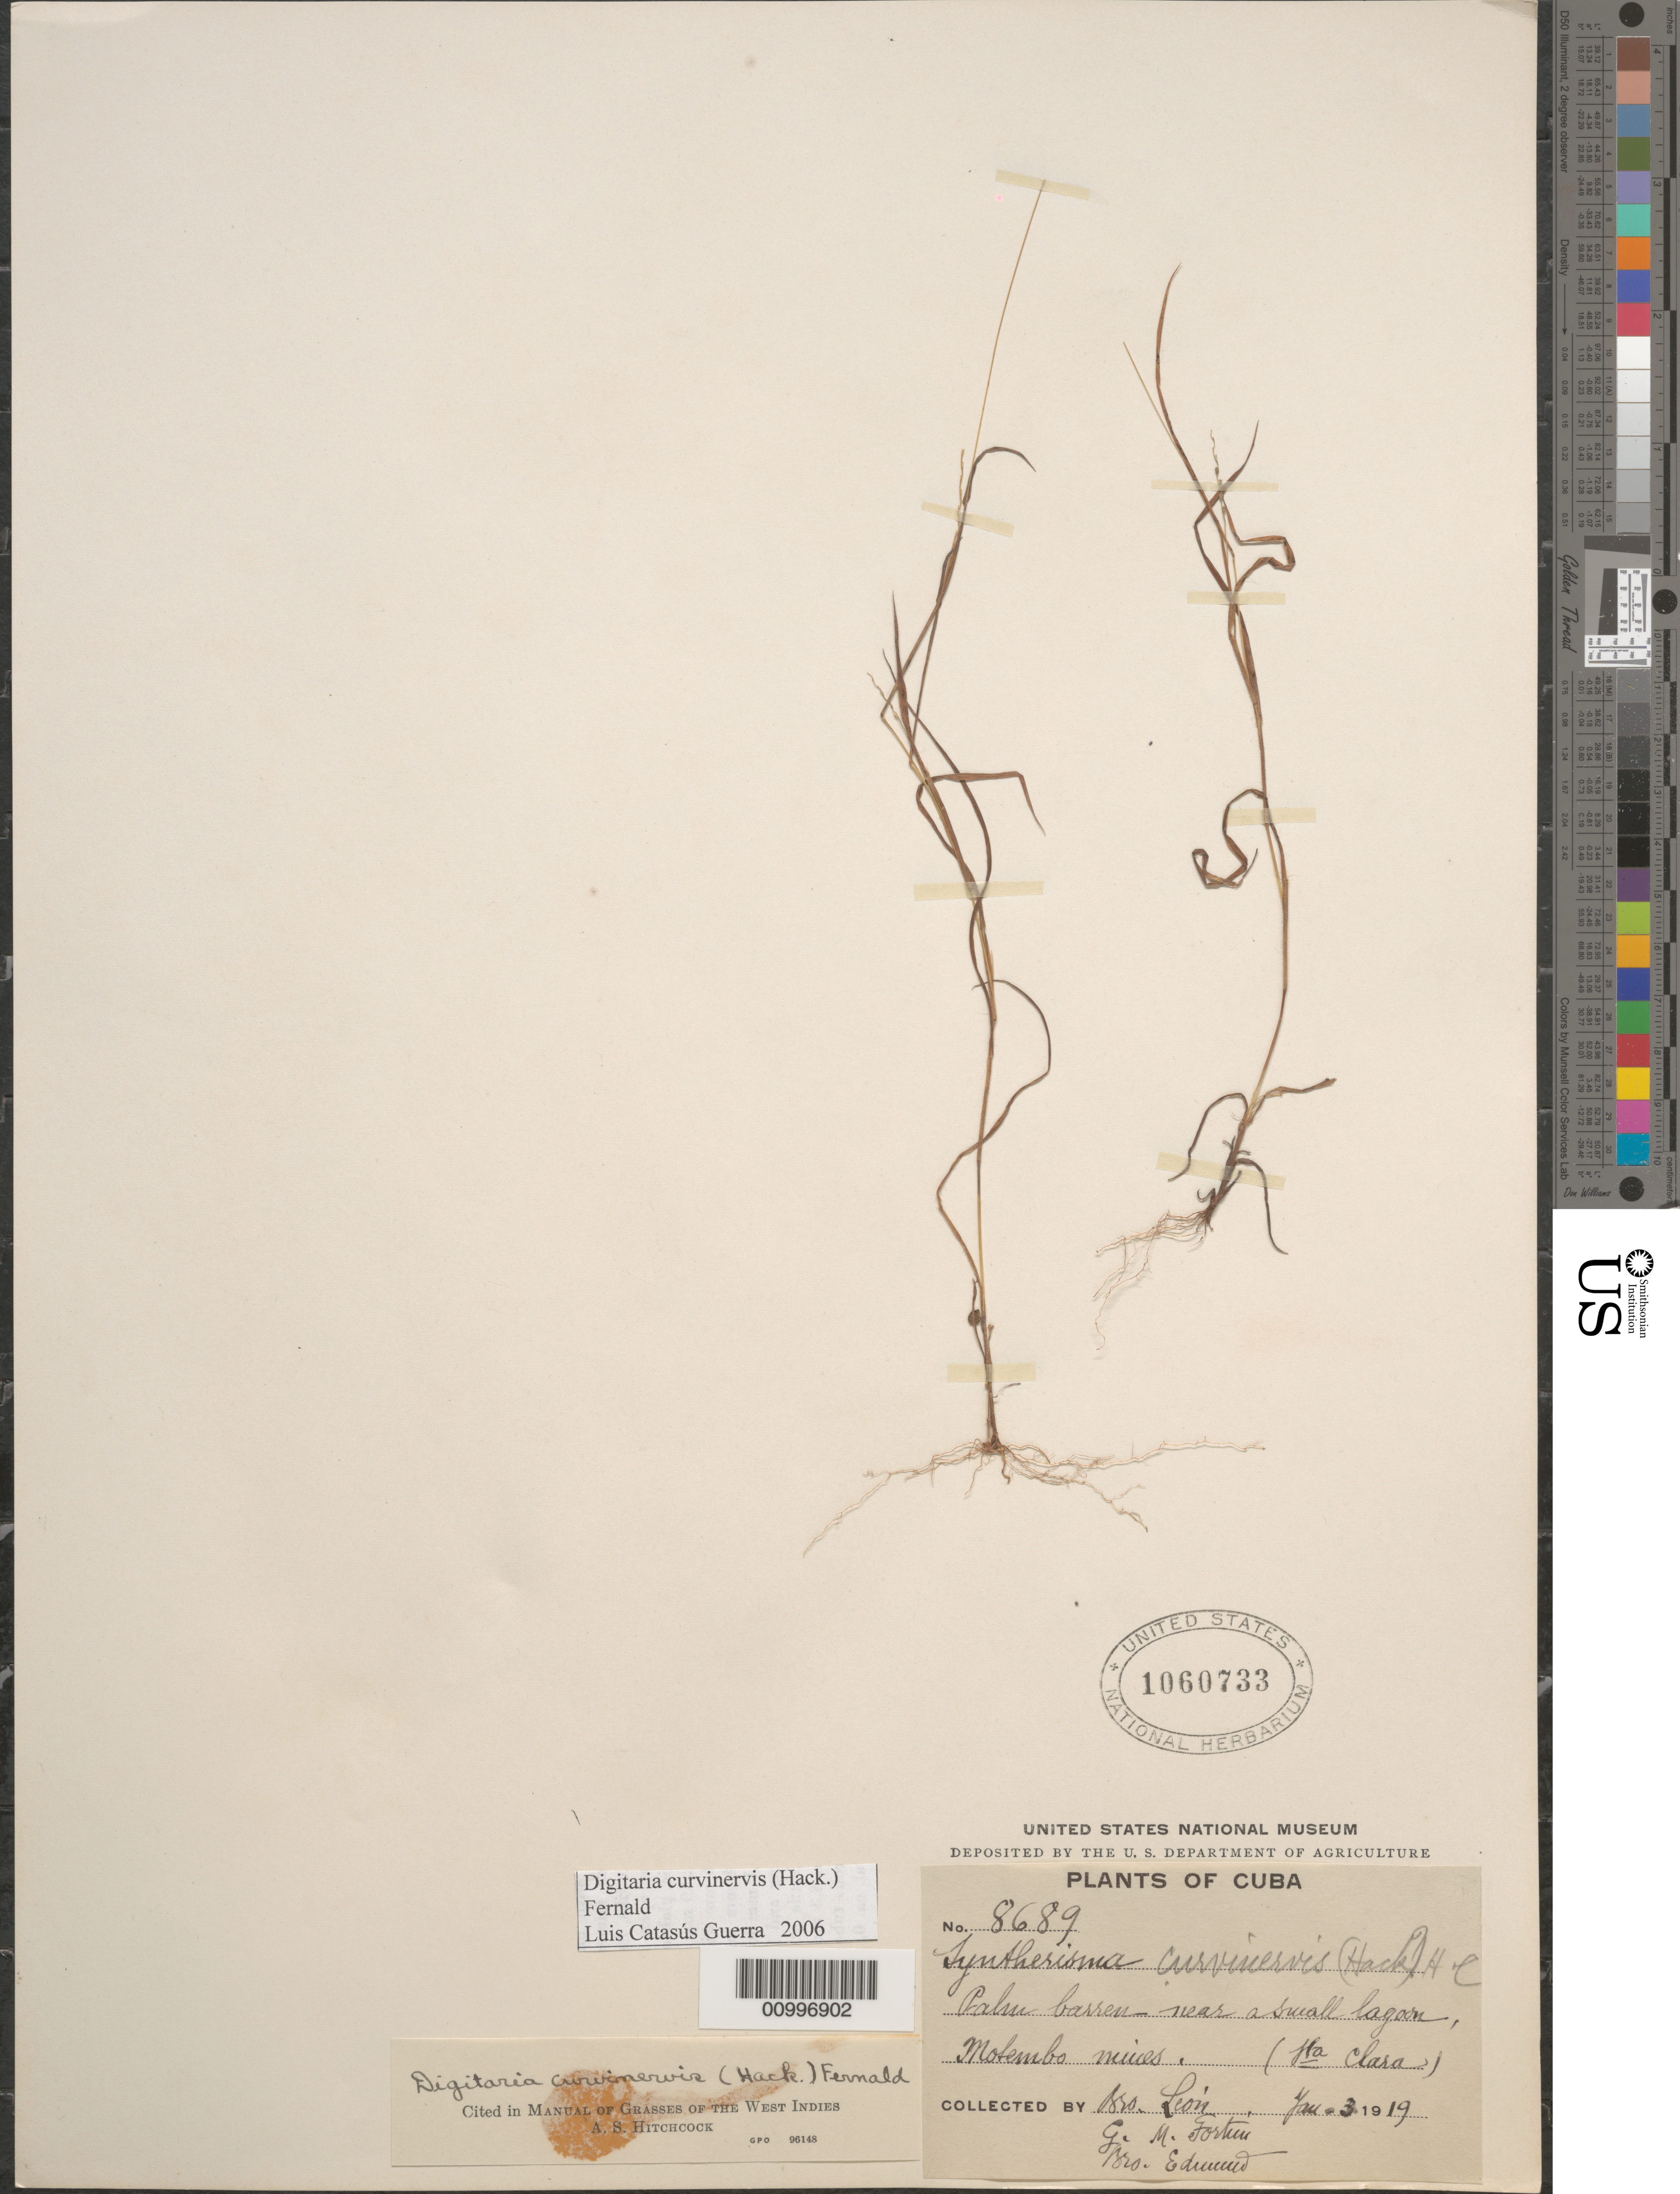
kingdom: Plantae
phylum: Tracheophyta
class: Liliopsida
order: Poales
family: Poaceae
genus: Digitaria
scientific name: Digitaria curvinervis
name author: (Hack.) Fernald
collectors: Bro. León & G. Fortun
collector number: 8689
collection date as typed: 03 Jan 1919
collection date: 1919-01-03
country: Cuba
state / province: Villa Clara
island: Cuba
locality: Villa Clara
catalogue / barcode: US 1060733